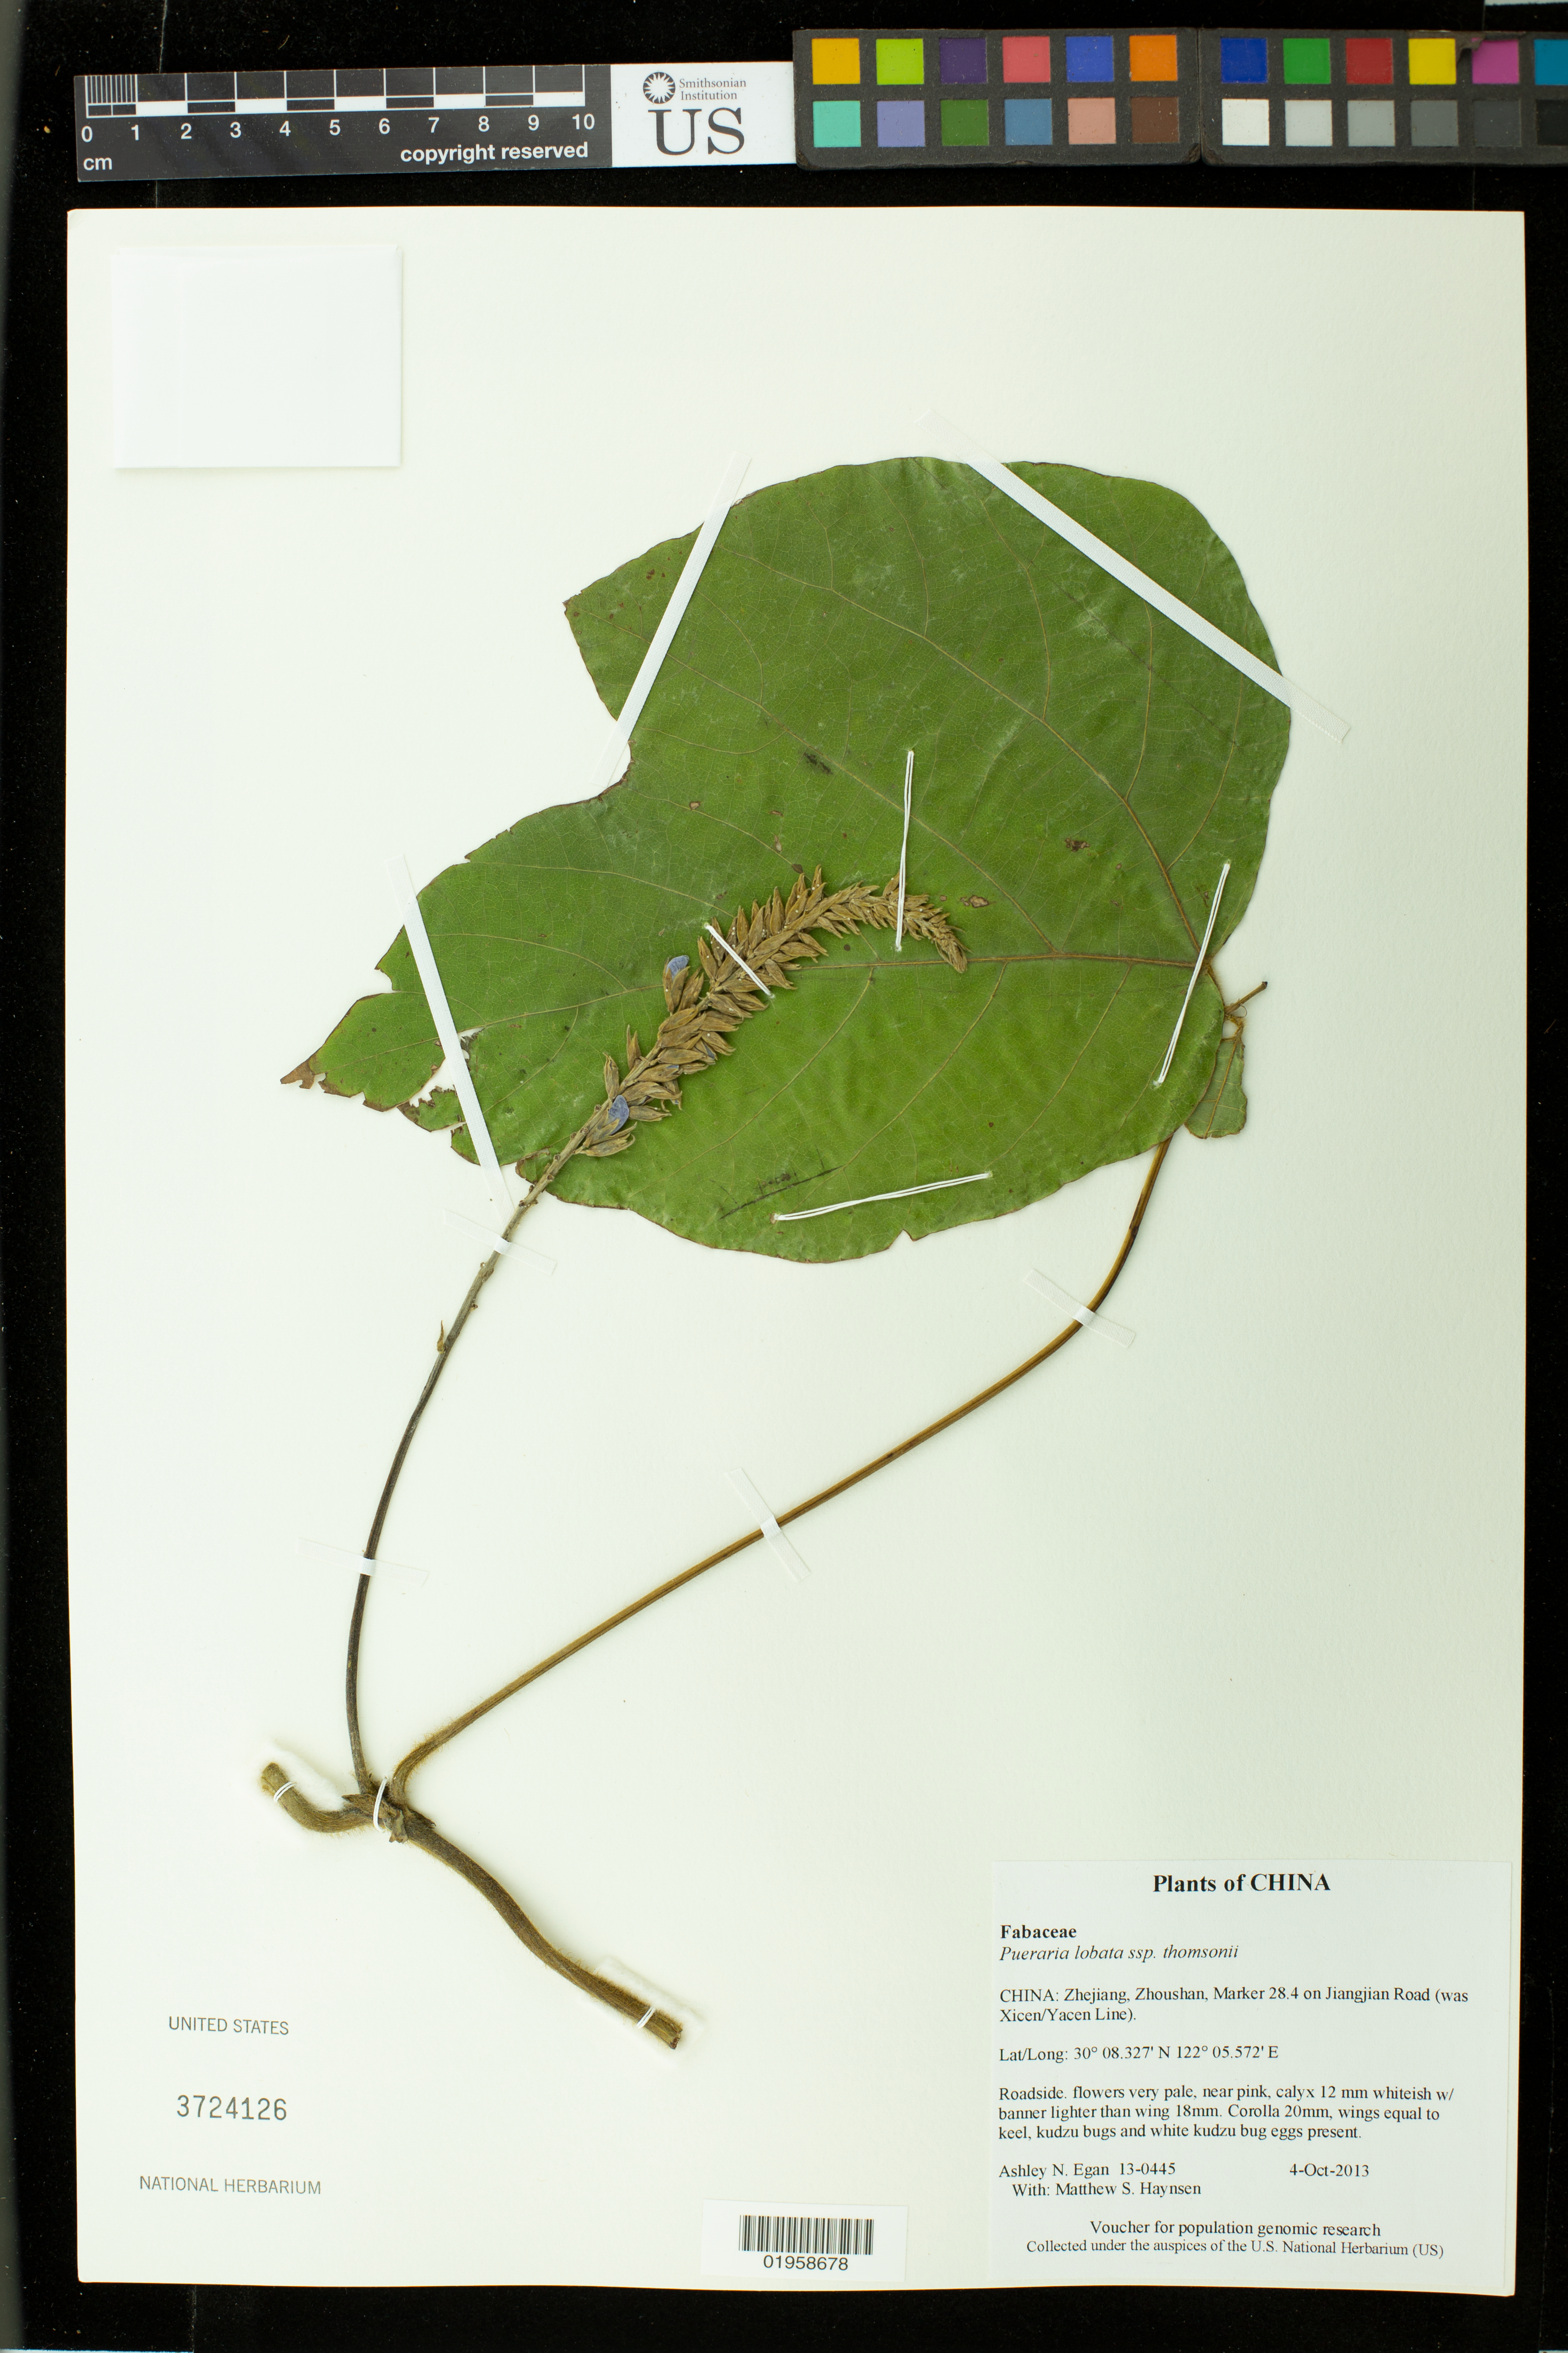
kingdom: Plantae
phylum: Tracheophyta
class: Magnoliopsida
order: Fabales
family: Fabaceae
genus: Pueraria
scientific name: Pueraria lobata subsp. thomsonii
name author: (Benth.) H. Ohashi & Tateishi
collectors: A. N. Egan & M. Hansen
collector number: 13-0445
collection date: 2013-10-04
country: China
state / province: Zhejiang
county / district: Zhoushan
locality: Marker 28.4 on Jiangjian Road (was Xicen/Yacen Line)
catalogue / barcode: US 3724126